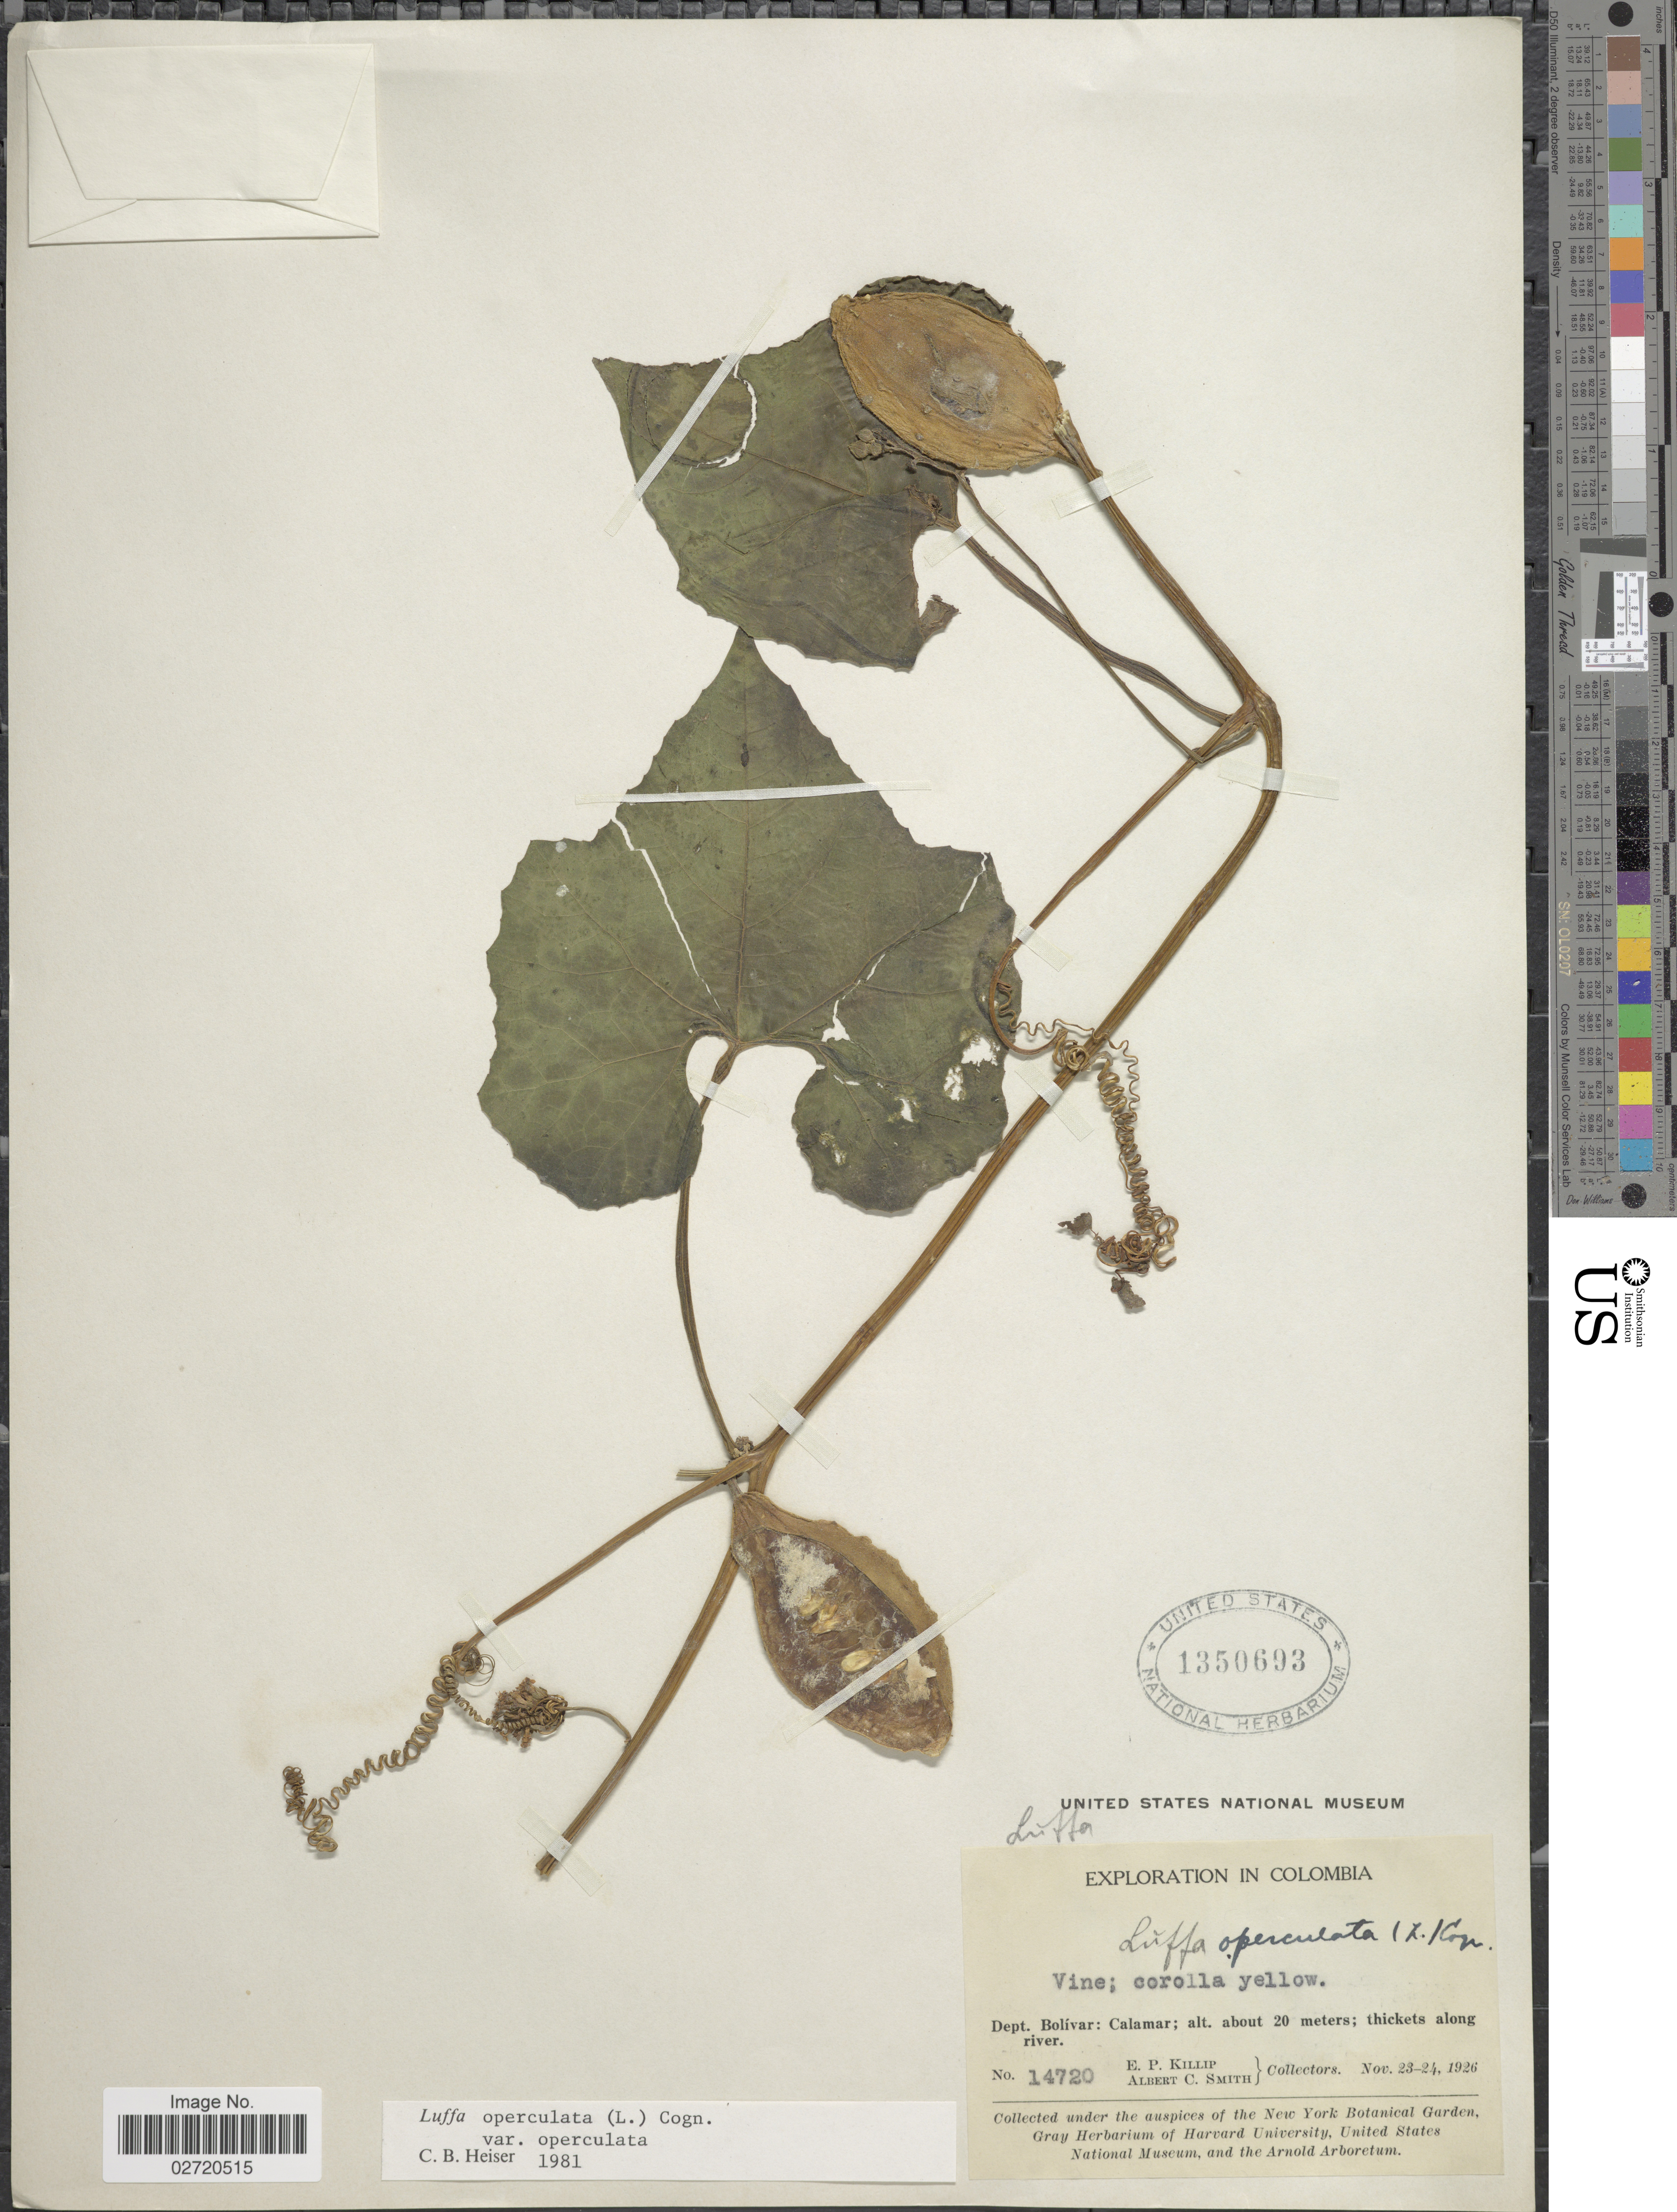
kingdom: Plantae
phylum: Tracheophyta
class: Magnoliopsida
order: Cucurbitales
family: Cucurbitaceae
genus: Luffa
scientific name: Luffa operculata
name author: (L.) Cogn.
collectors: E. P. Killip & A. C. Smith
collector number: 14720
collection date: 1926-11-23/1926-11-24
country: Colombia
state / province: Bolívar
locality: Dept. Bolivar: Calamar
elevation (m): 20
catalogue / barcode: US 1350693